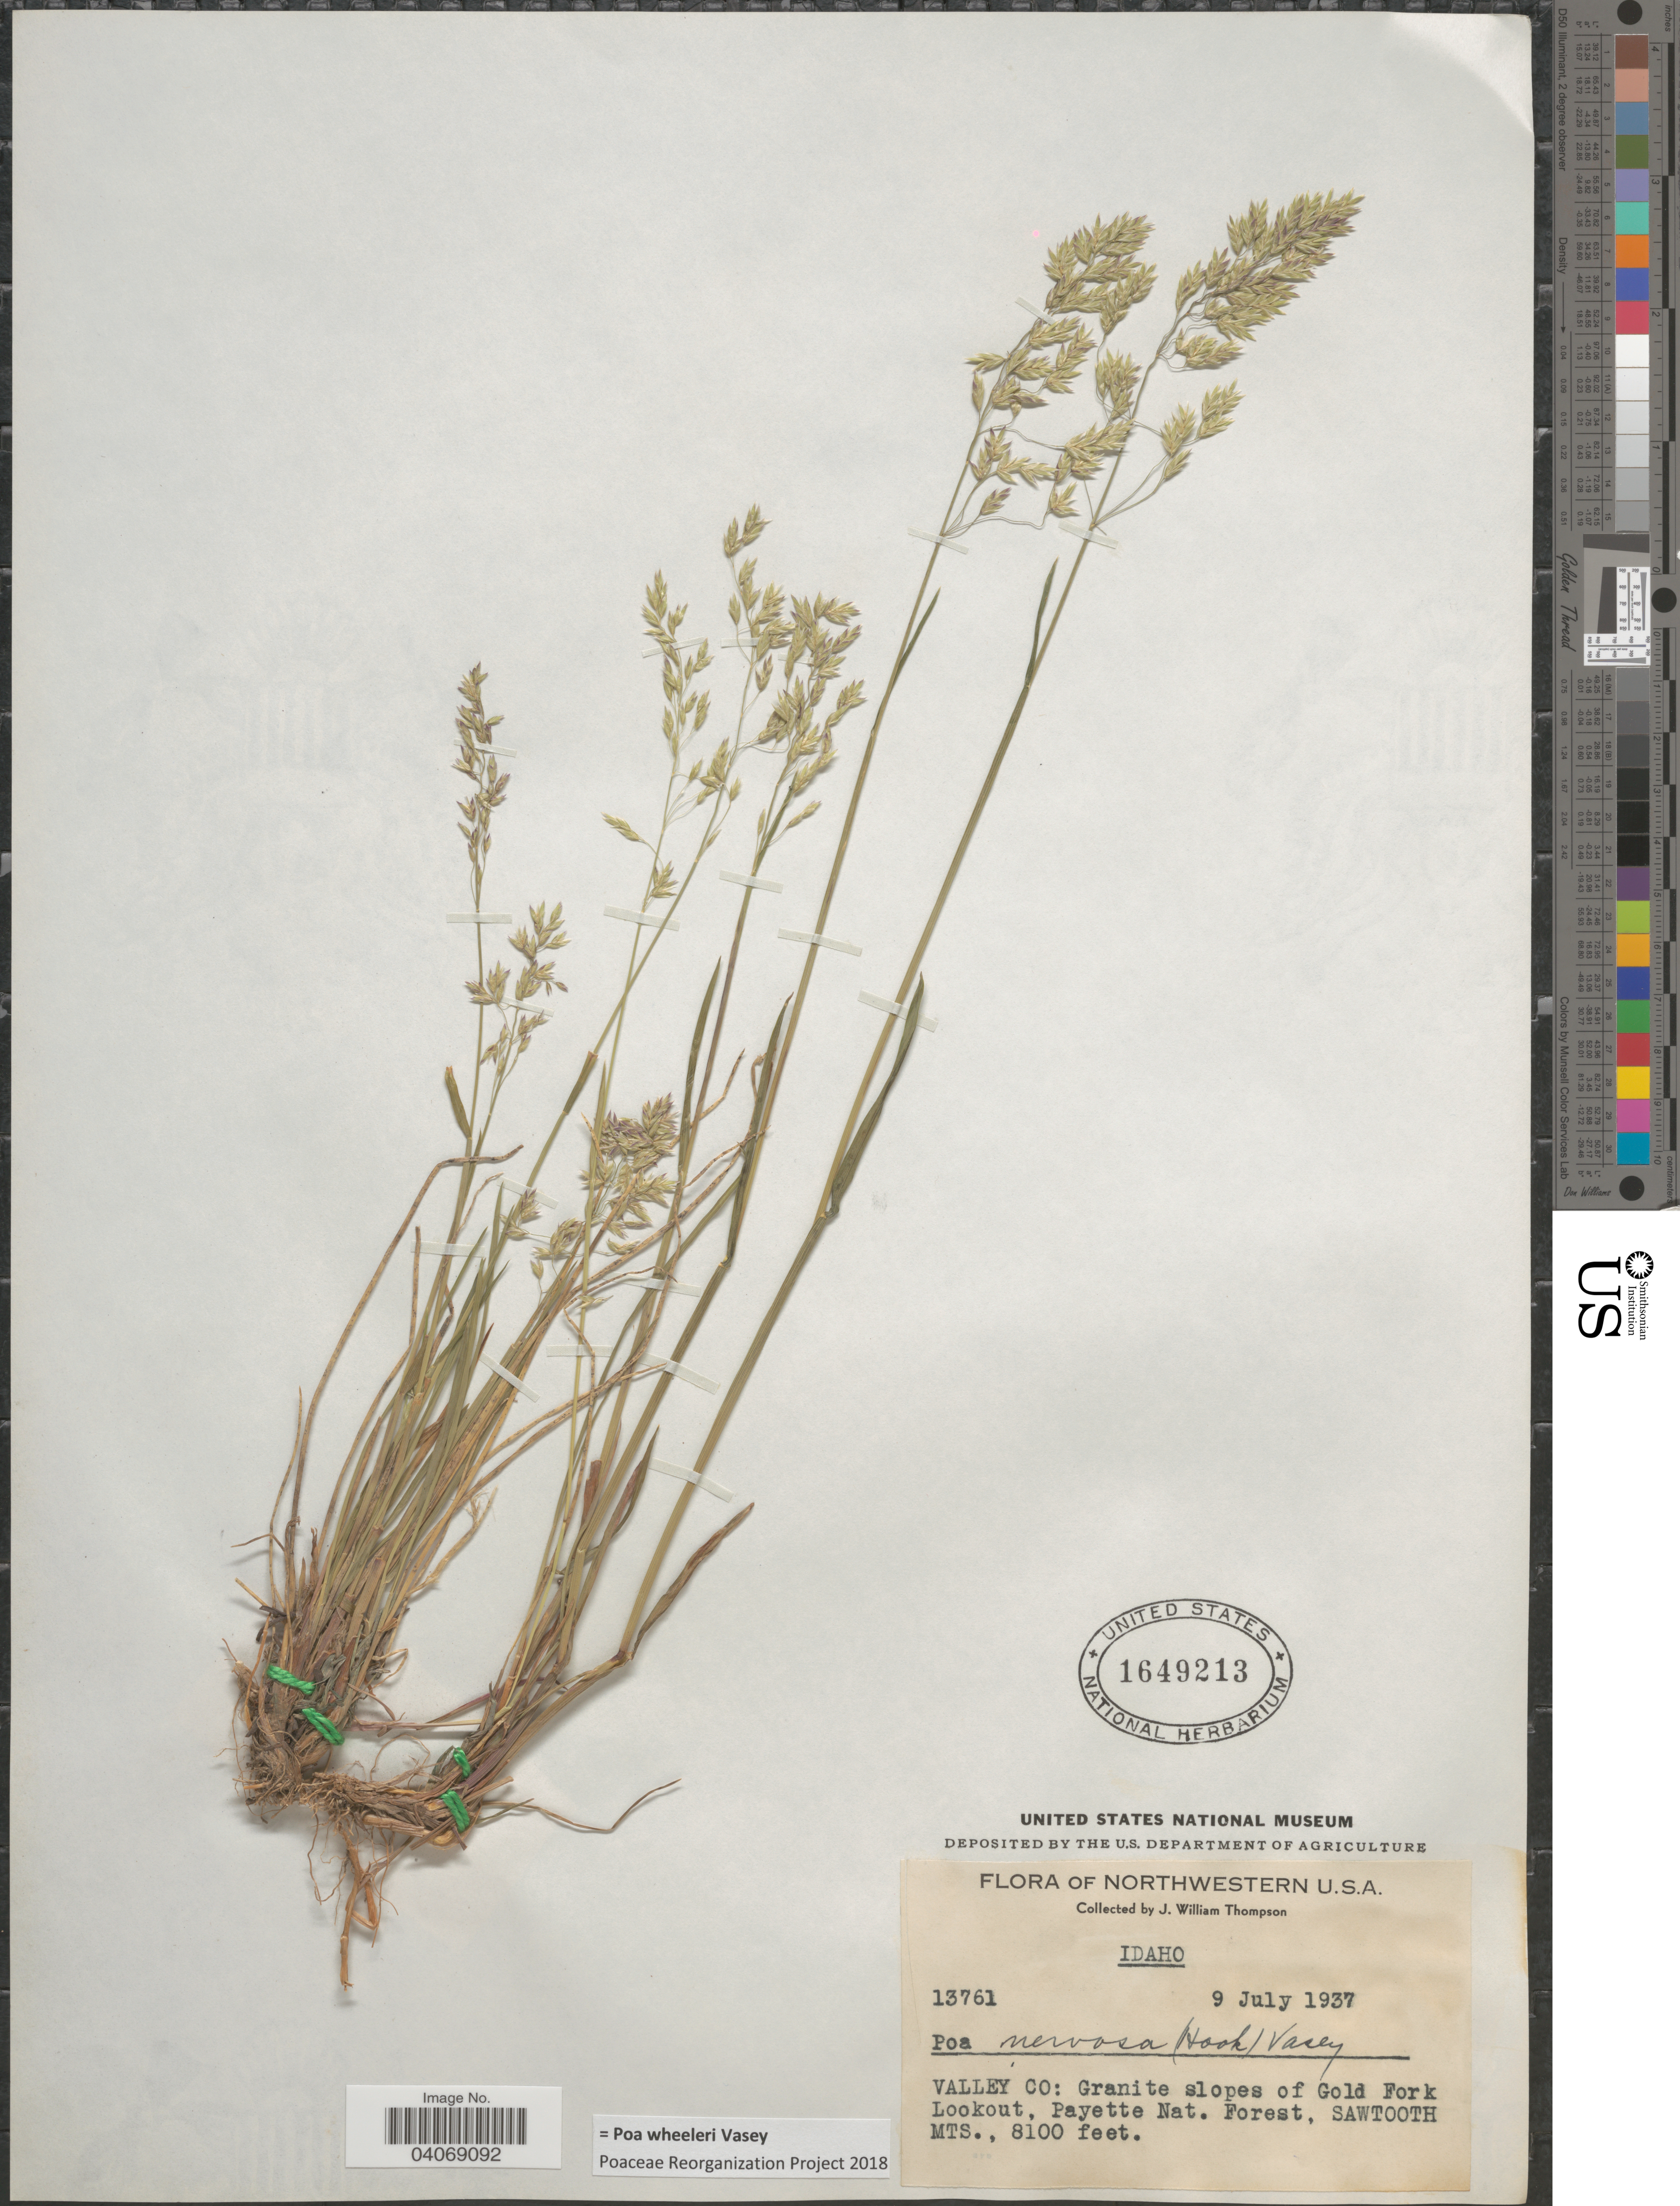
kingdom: Plantae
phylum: Tracheophyta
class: Liliopsida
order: Poales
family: Poaceae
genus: Poa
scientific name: Poa wheeleri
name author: Vasey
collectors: J. W. Thompson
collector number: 13761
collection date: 1937-07-09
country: United States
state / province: Idaho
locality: Northwestern U.S.A. Valley Co: Granite slopes of Gold Fork Lookout, Payette Nat. Forest, Sawtooth Mts.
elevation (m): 2469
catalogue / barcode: US 1649213